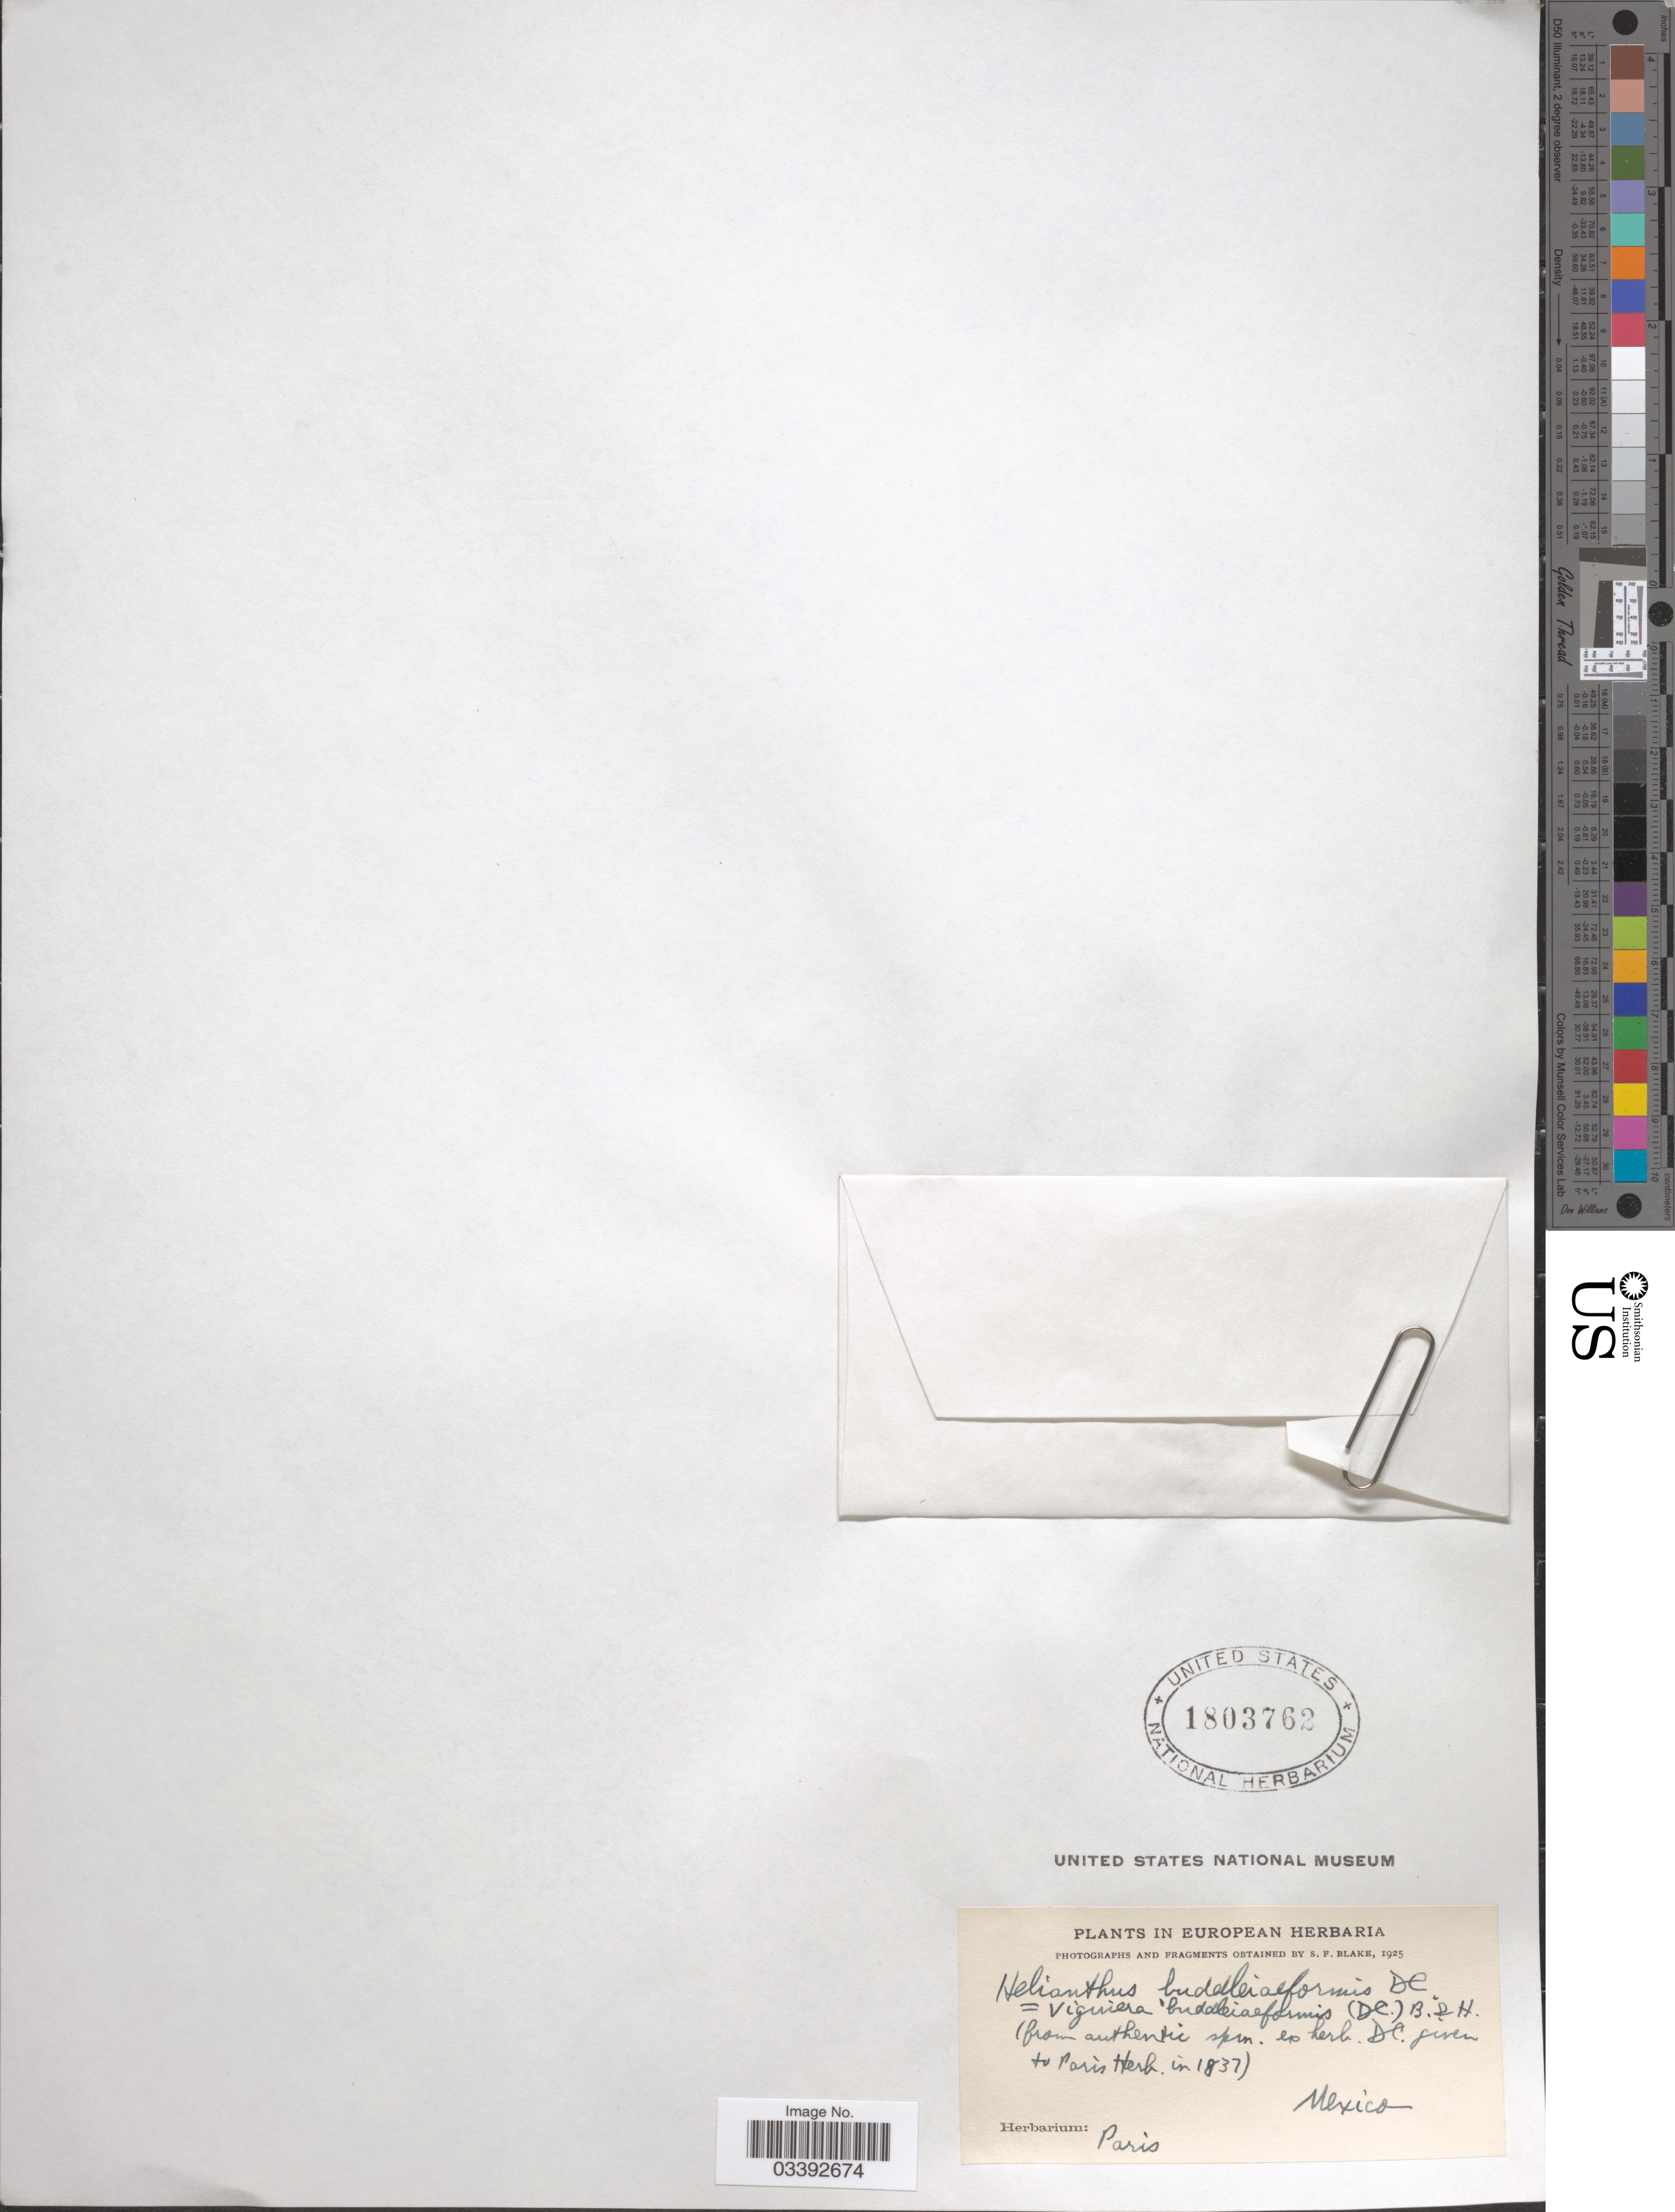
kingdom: Plantae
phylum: Tracheophyta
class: Magnoliopsida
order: Asterales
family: Asteraceae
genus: Viguiera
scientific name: Viguiera buddleiaformis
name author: (DC.) Benth. & Hook.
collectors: S. Blake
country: Mexico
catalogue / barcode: US 1803762